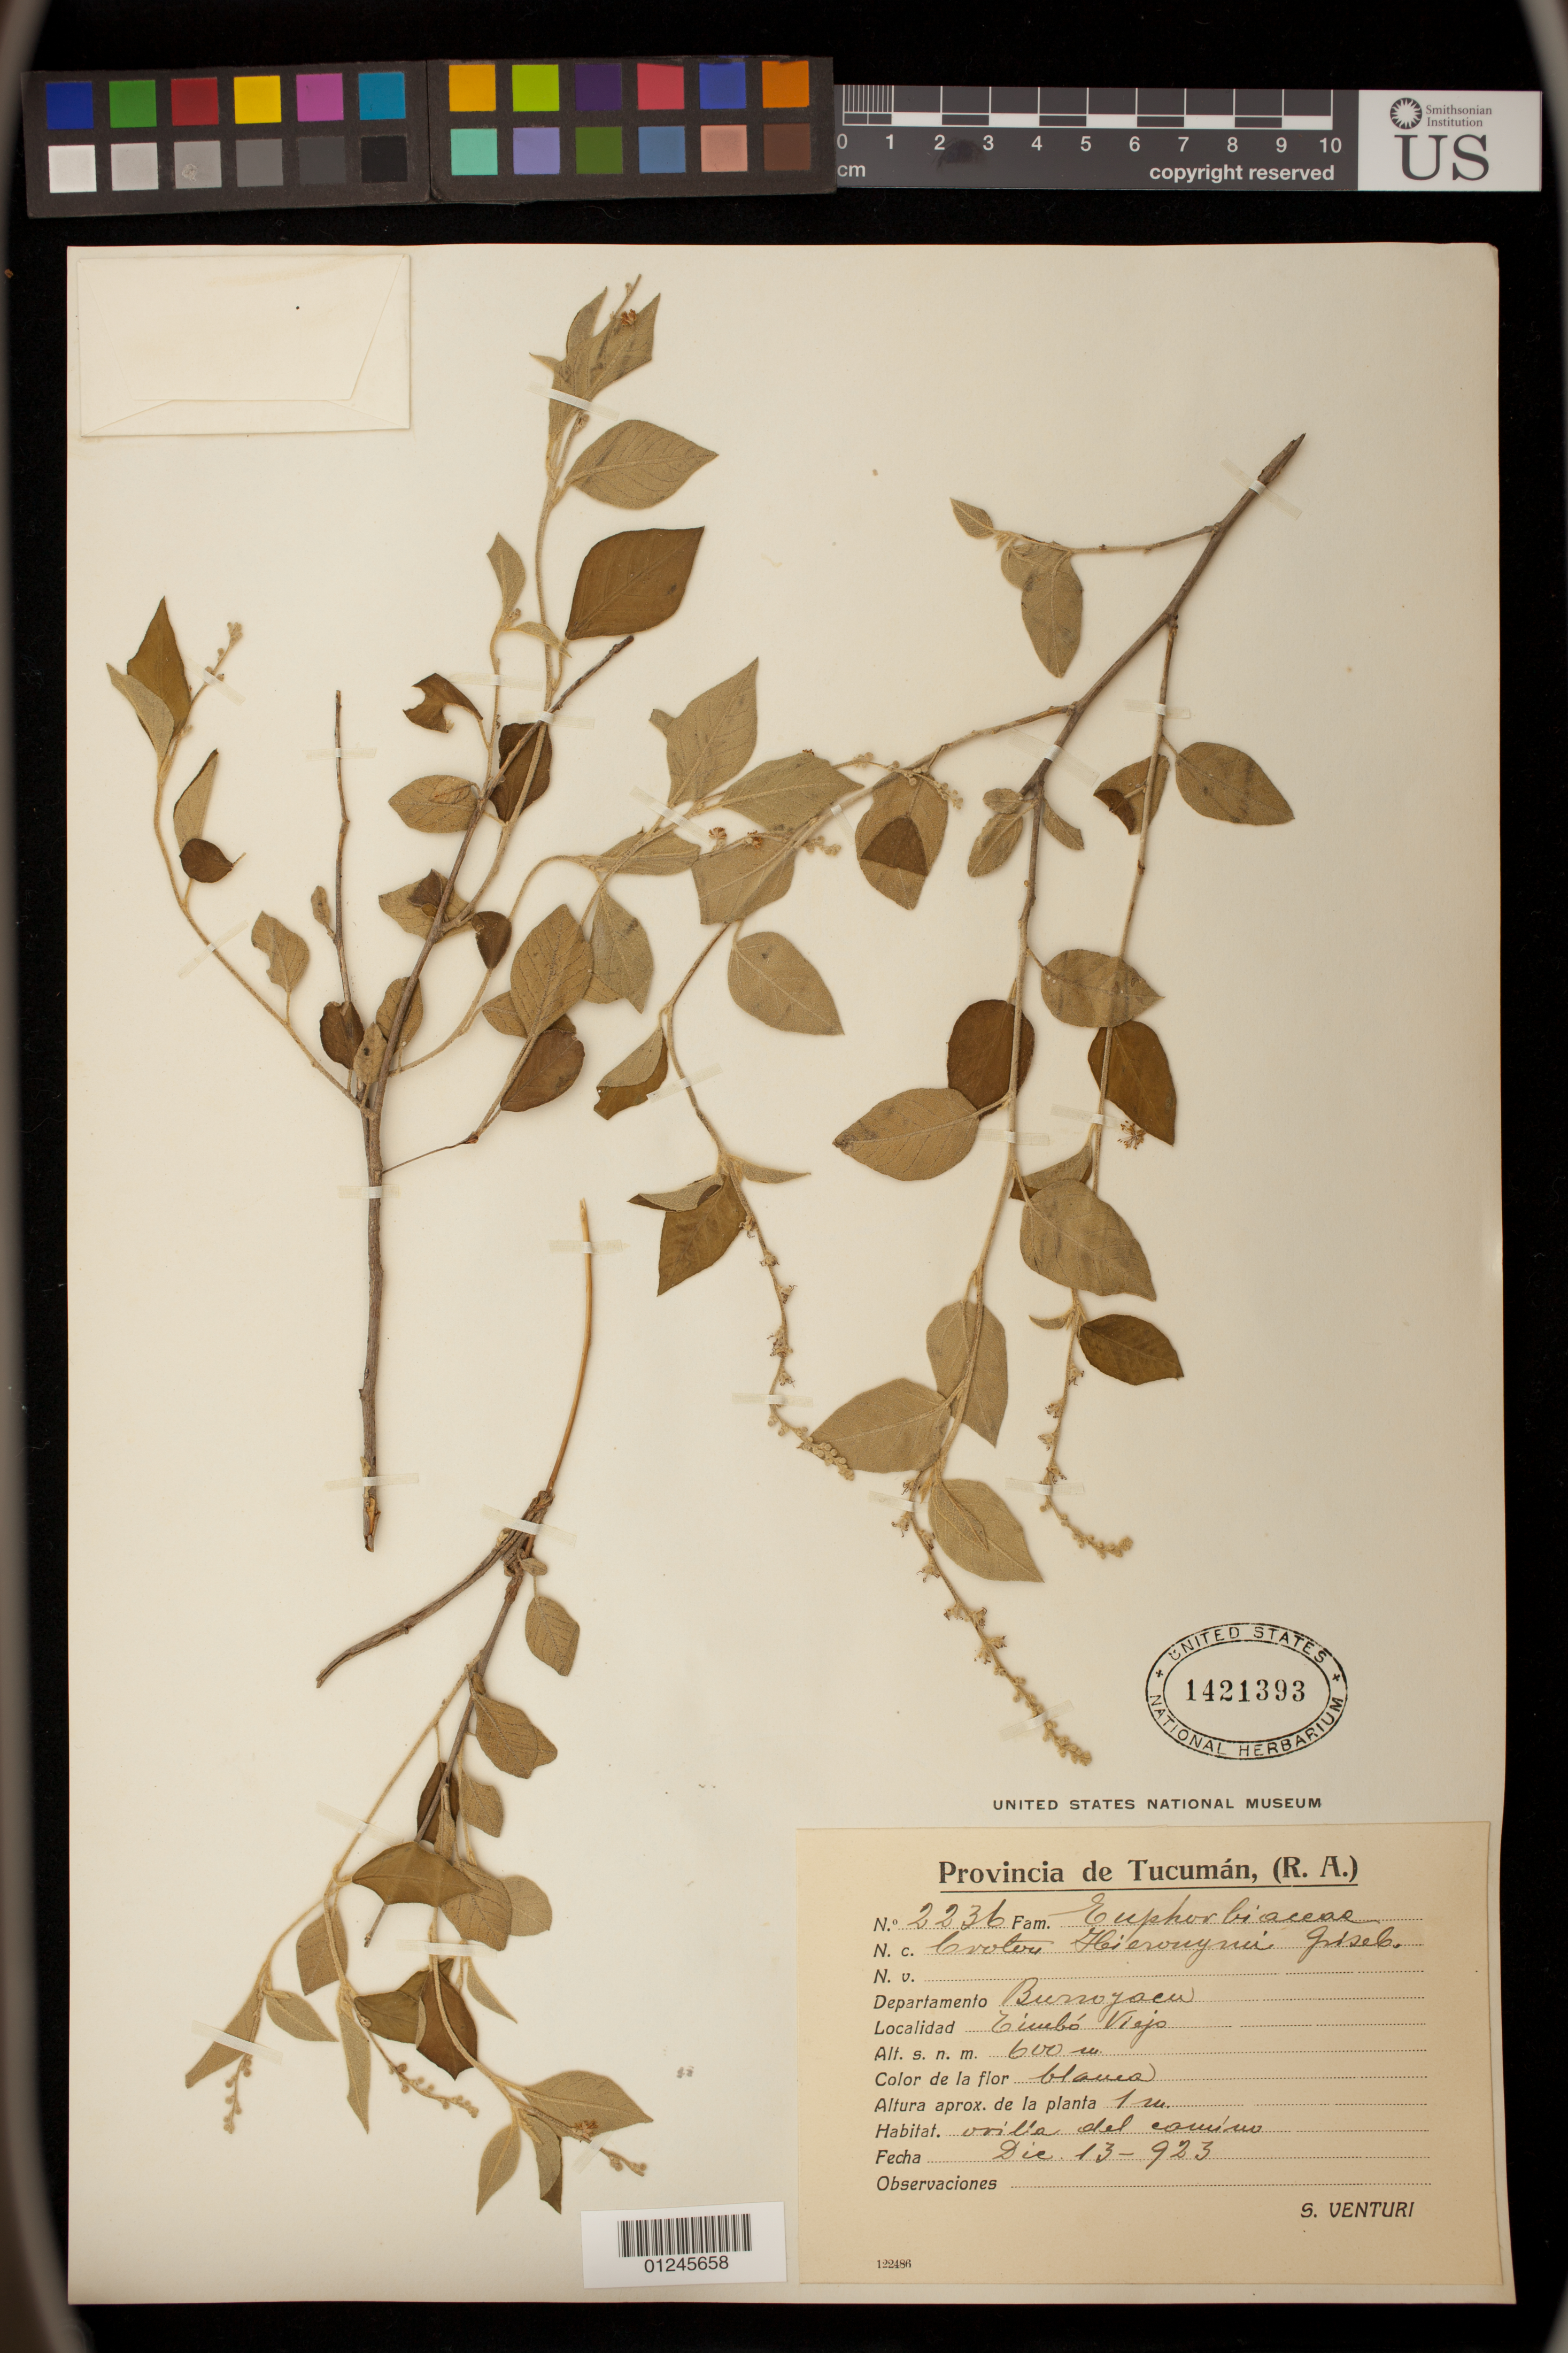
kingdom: Plantae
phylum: Tracheophyta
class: Magnoliopsida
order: Malpighiales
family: Euphorbiaceae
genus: Croton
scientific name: Croton hieronymi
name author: Griseb.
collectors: S. Venturi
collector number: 2236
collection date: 1923-12-13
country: Argentina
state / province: Tucuman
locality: Bunojacu.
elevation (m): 600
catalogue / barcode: US 1421393